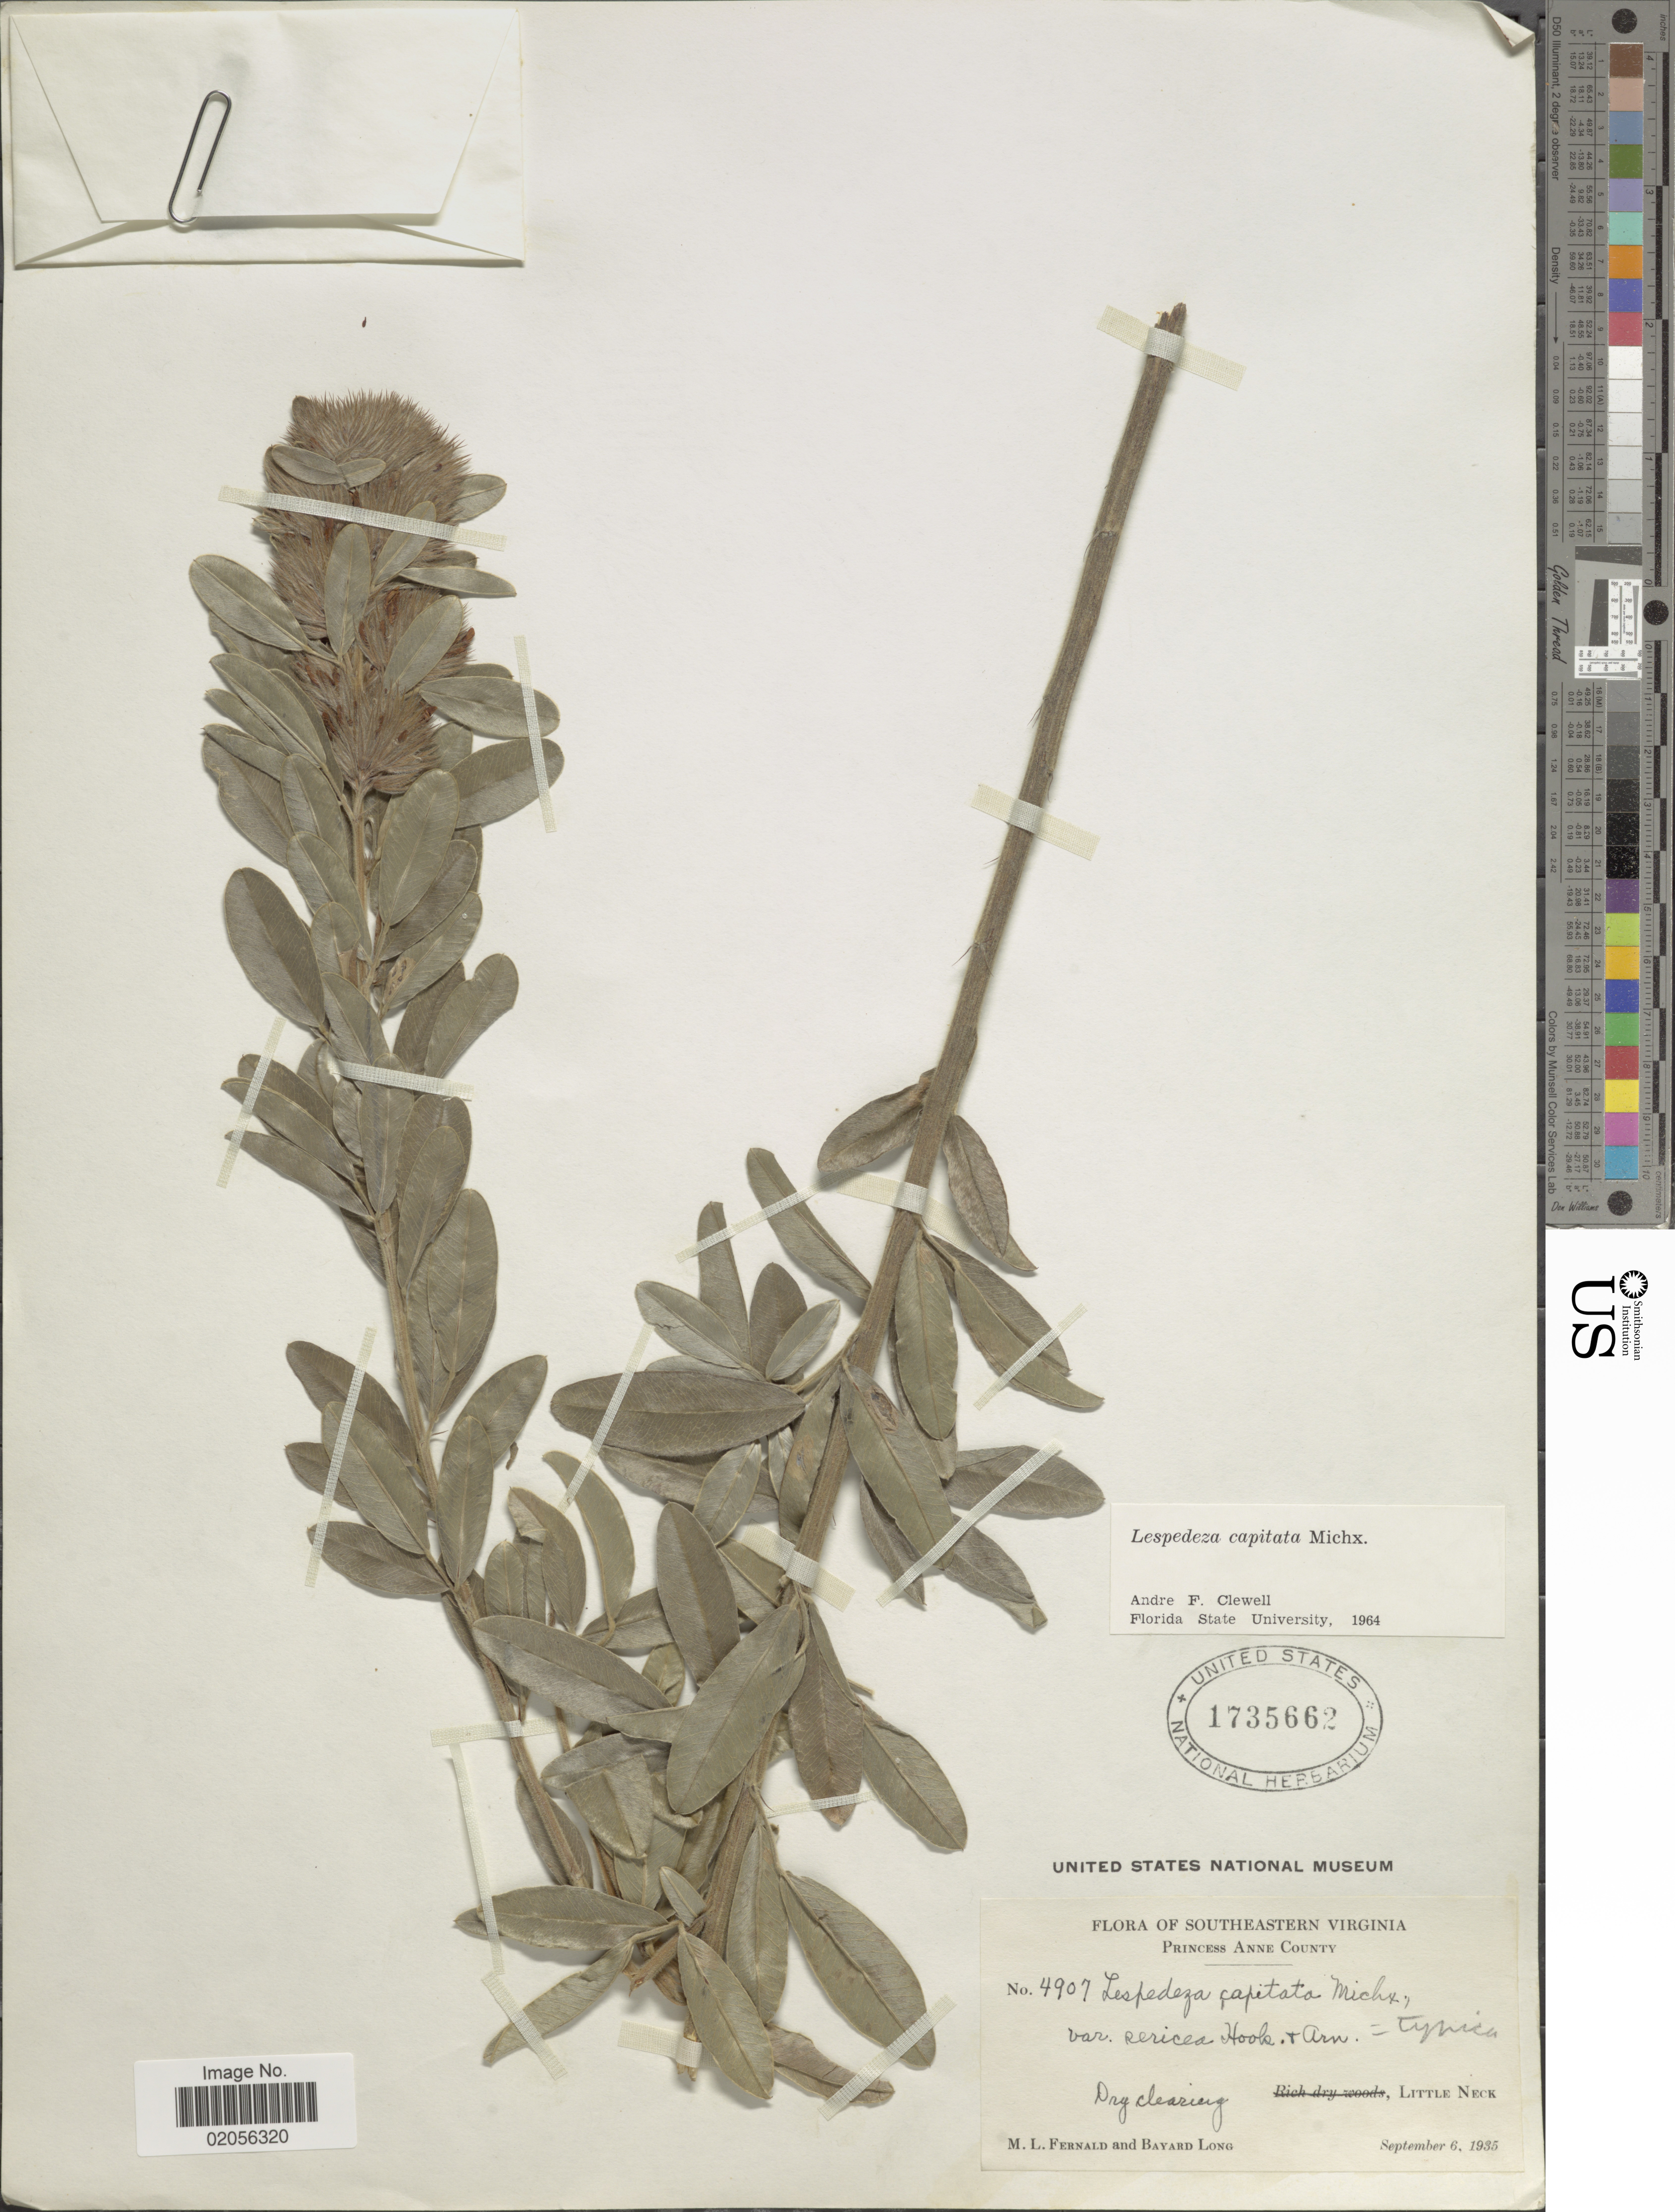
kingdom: Plantae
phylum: Tracheophyta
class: Magnoliopsida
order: Fabales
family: Fabaceae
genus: Lespedeza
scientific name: Lespedeza capitata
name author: Michx.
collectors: M. L. Fernald & B. Long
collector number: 4907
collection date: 1935-09-06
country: United States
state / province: Virginia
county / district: City of Virginia Beach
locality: Southeastern Virginia. Princess Anne County. Little neck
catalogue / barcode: US 1735662